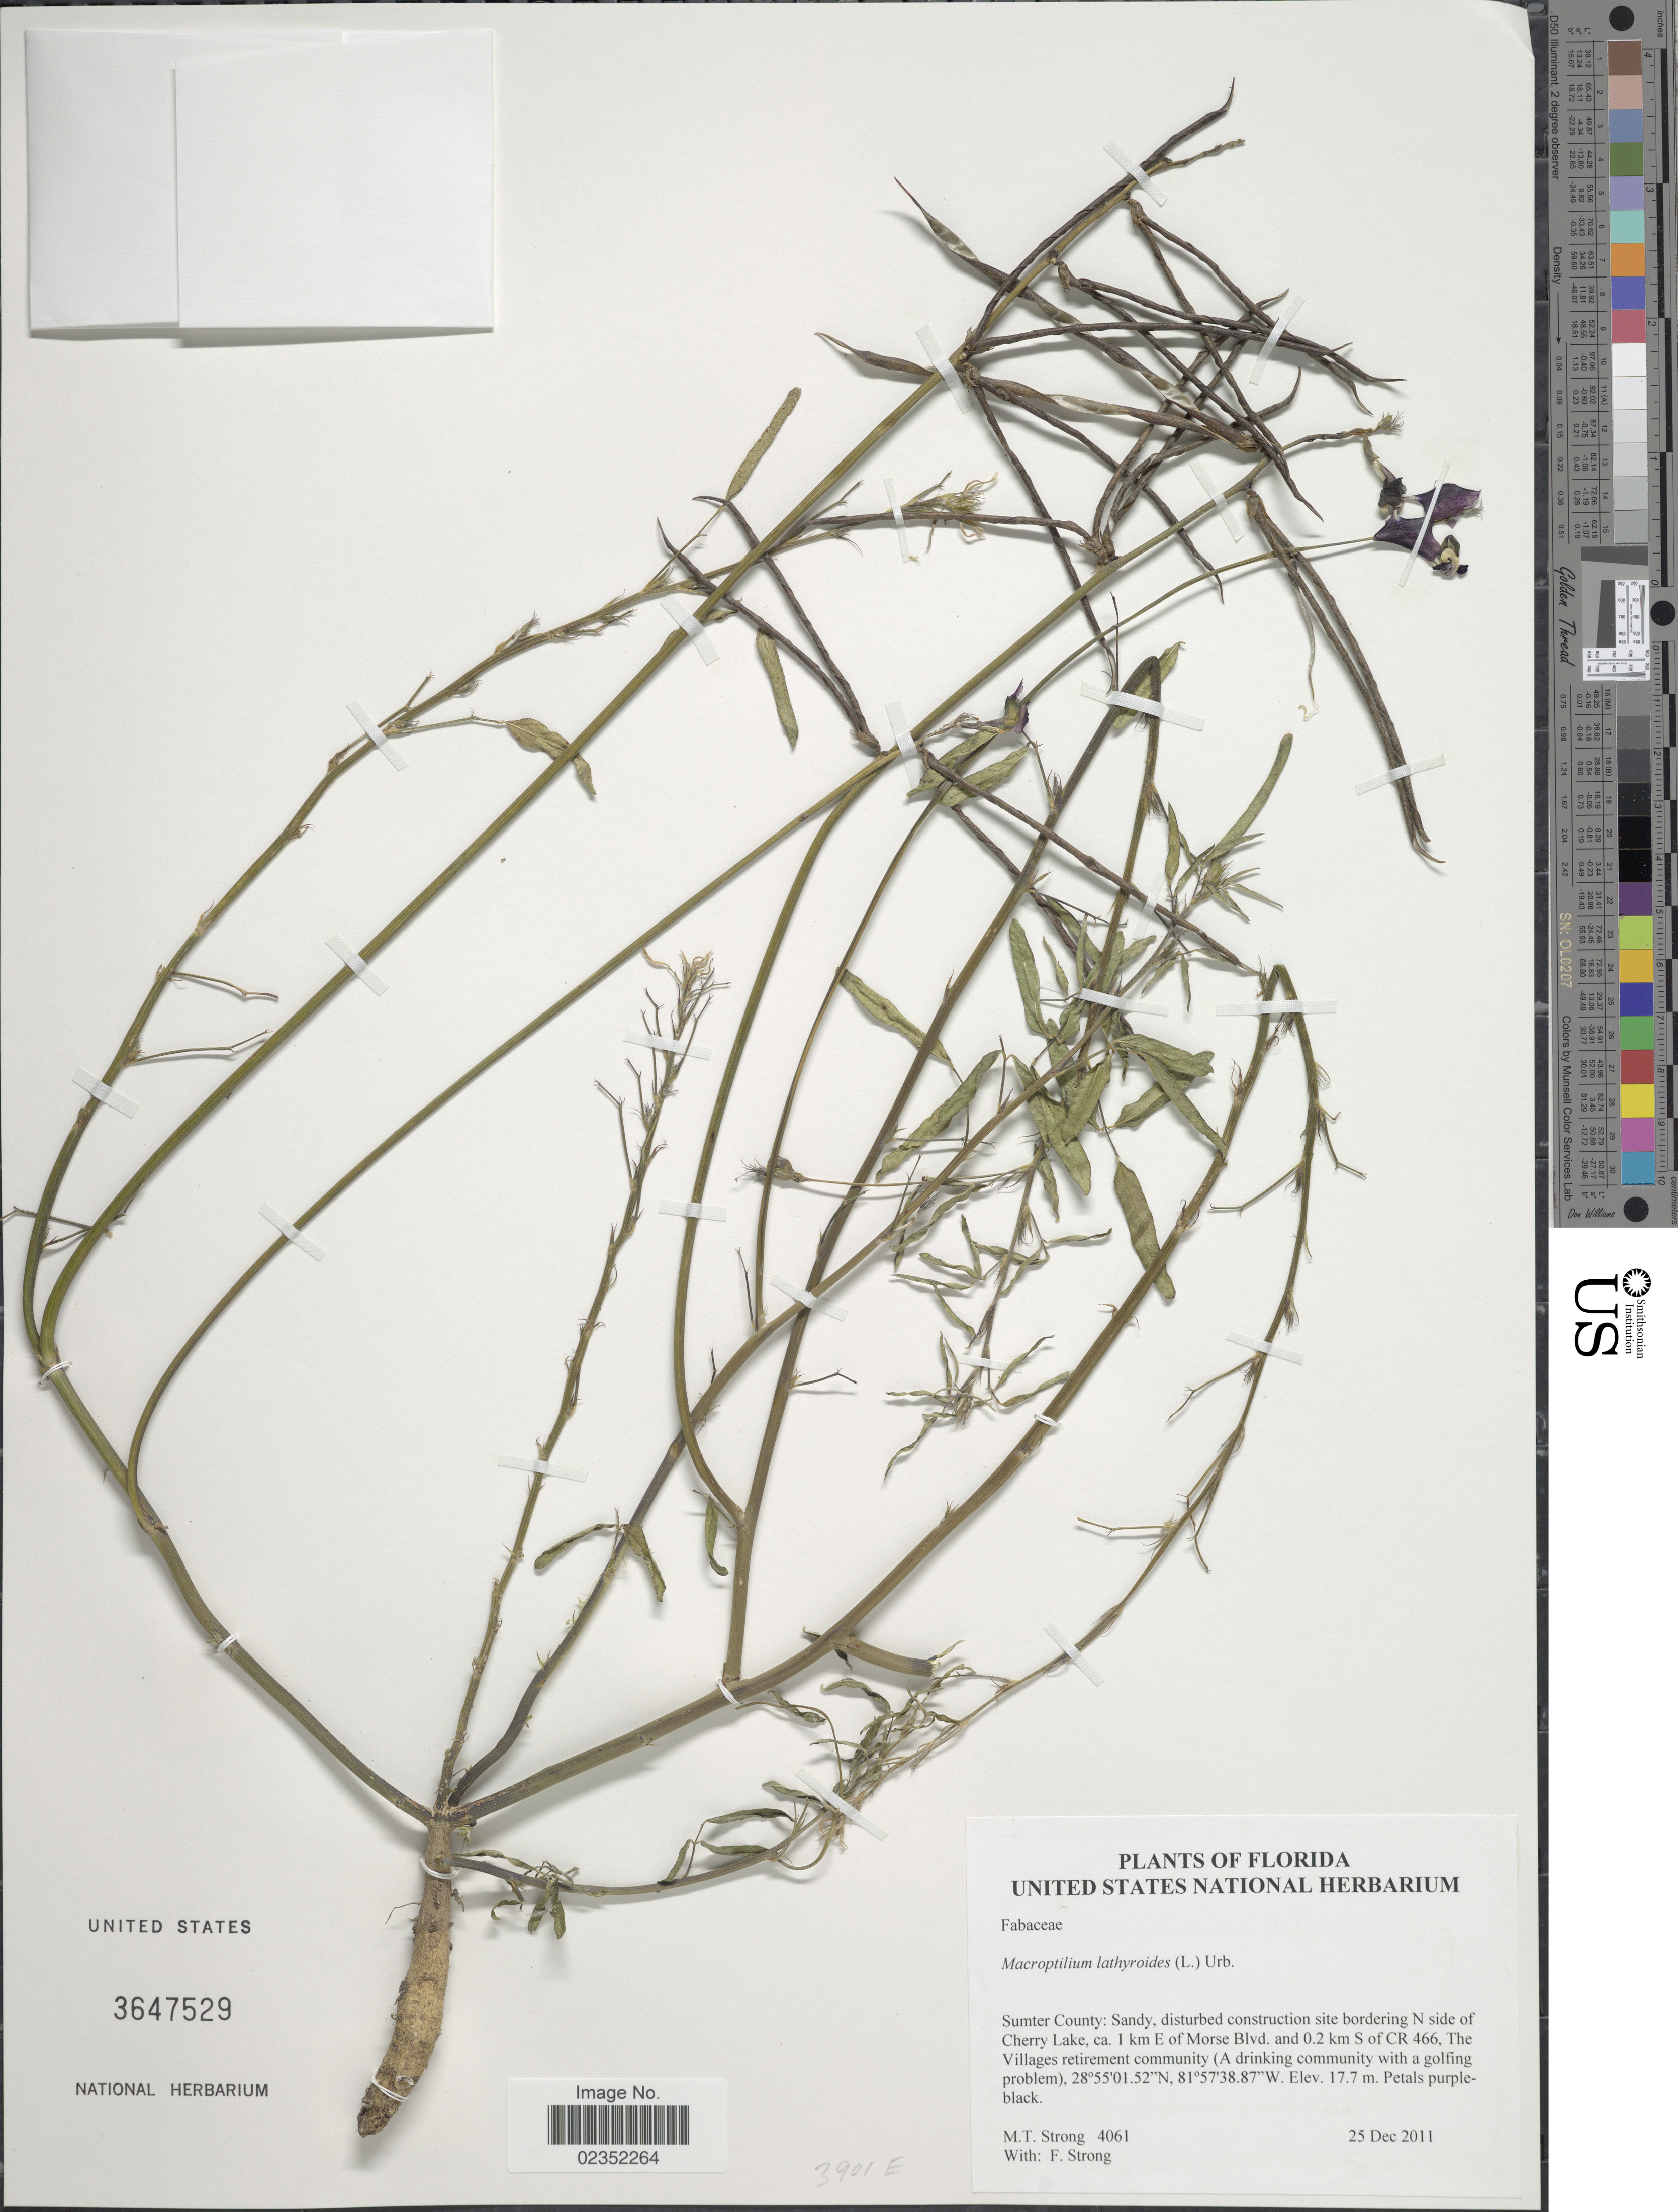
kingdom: Plantae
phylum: Tracheophyta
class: Magnoliopsida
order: Fabales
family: Fabaceae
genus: Macroptilium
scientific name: Macroptilium lathyroides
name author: (L.) Urb.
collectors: M. T. Strong & F. Strong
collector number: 4061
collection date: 2011-12-25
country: United States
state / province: Florida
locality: Sumter County: disturbed construction site bordering N side of Cherry Lake, ca. 1 km E of Morse Blvd. and 0.2 km S of CR 466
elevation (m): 177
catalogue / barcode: US 3647529